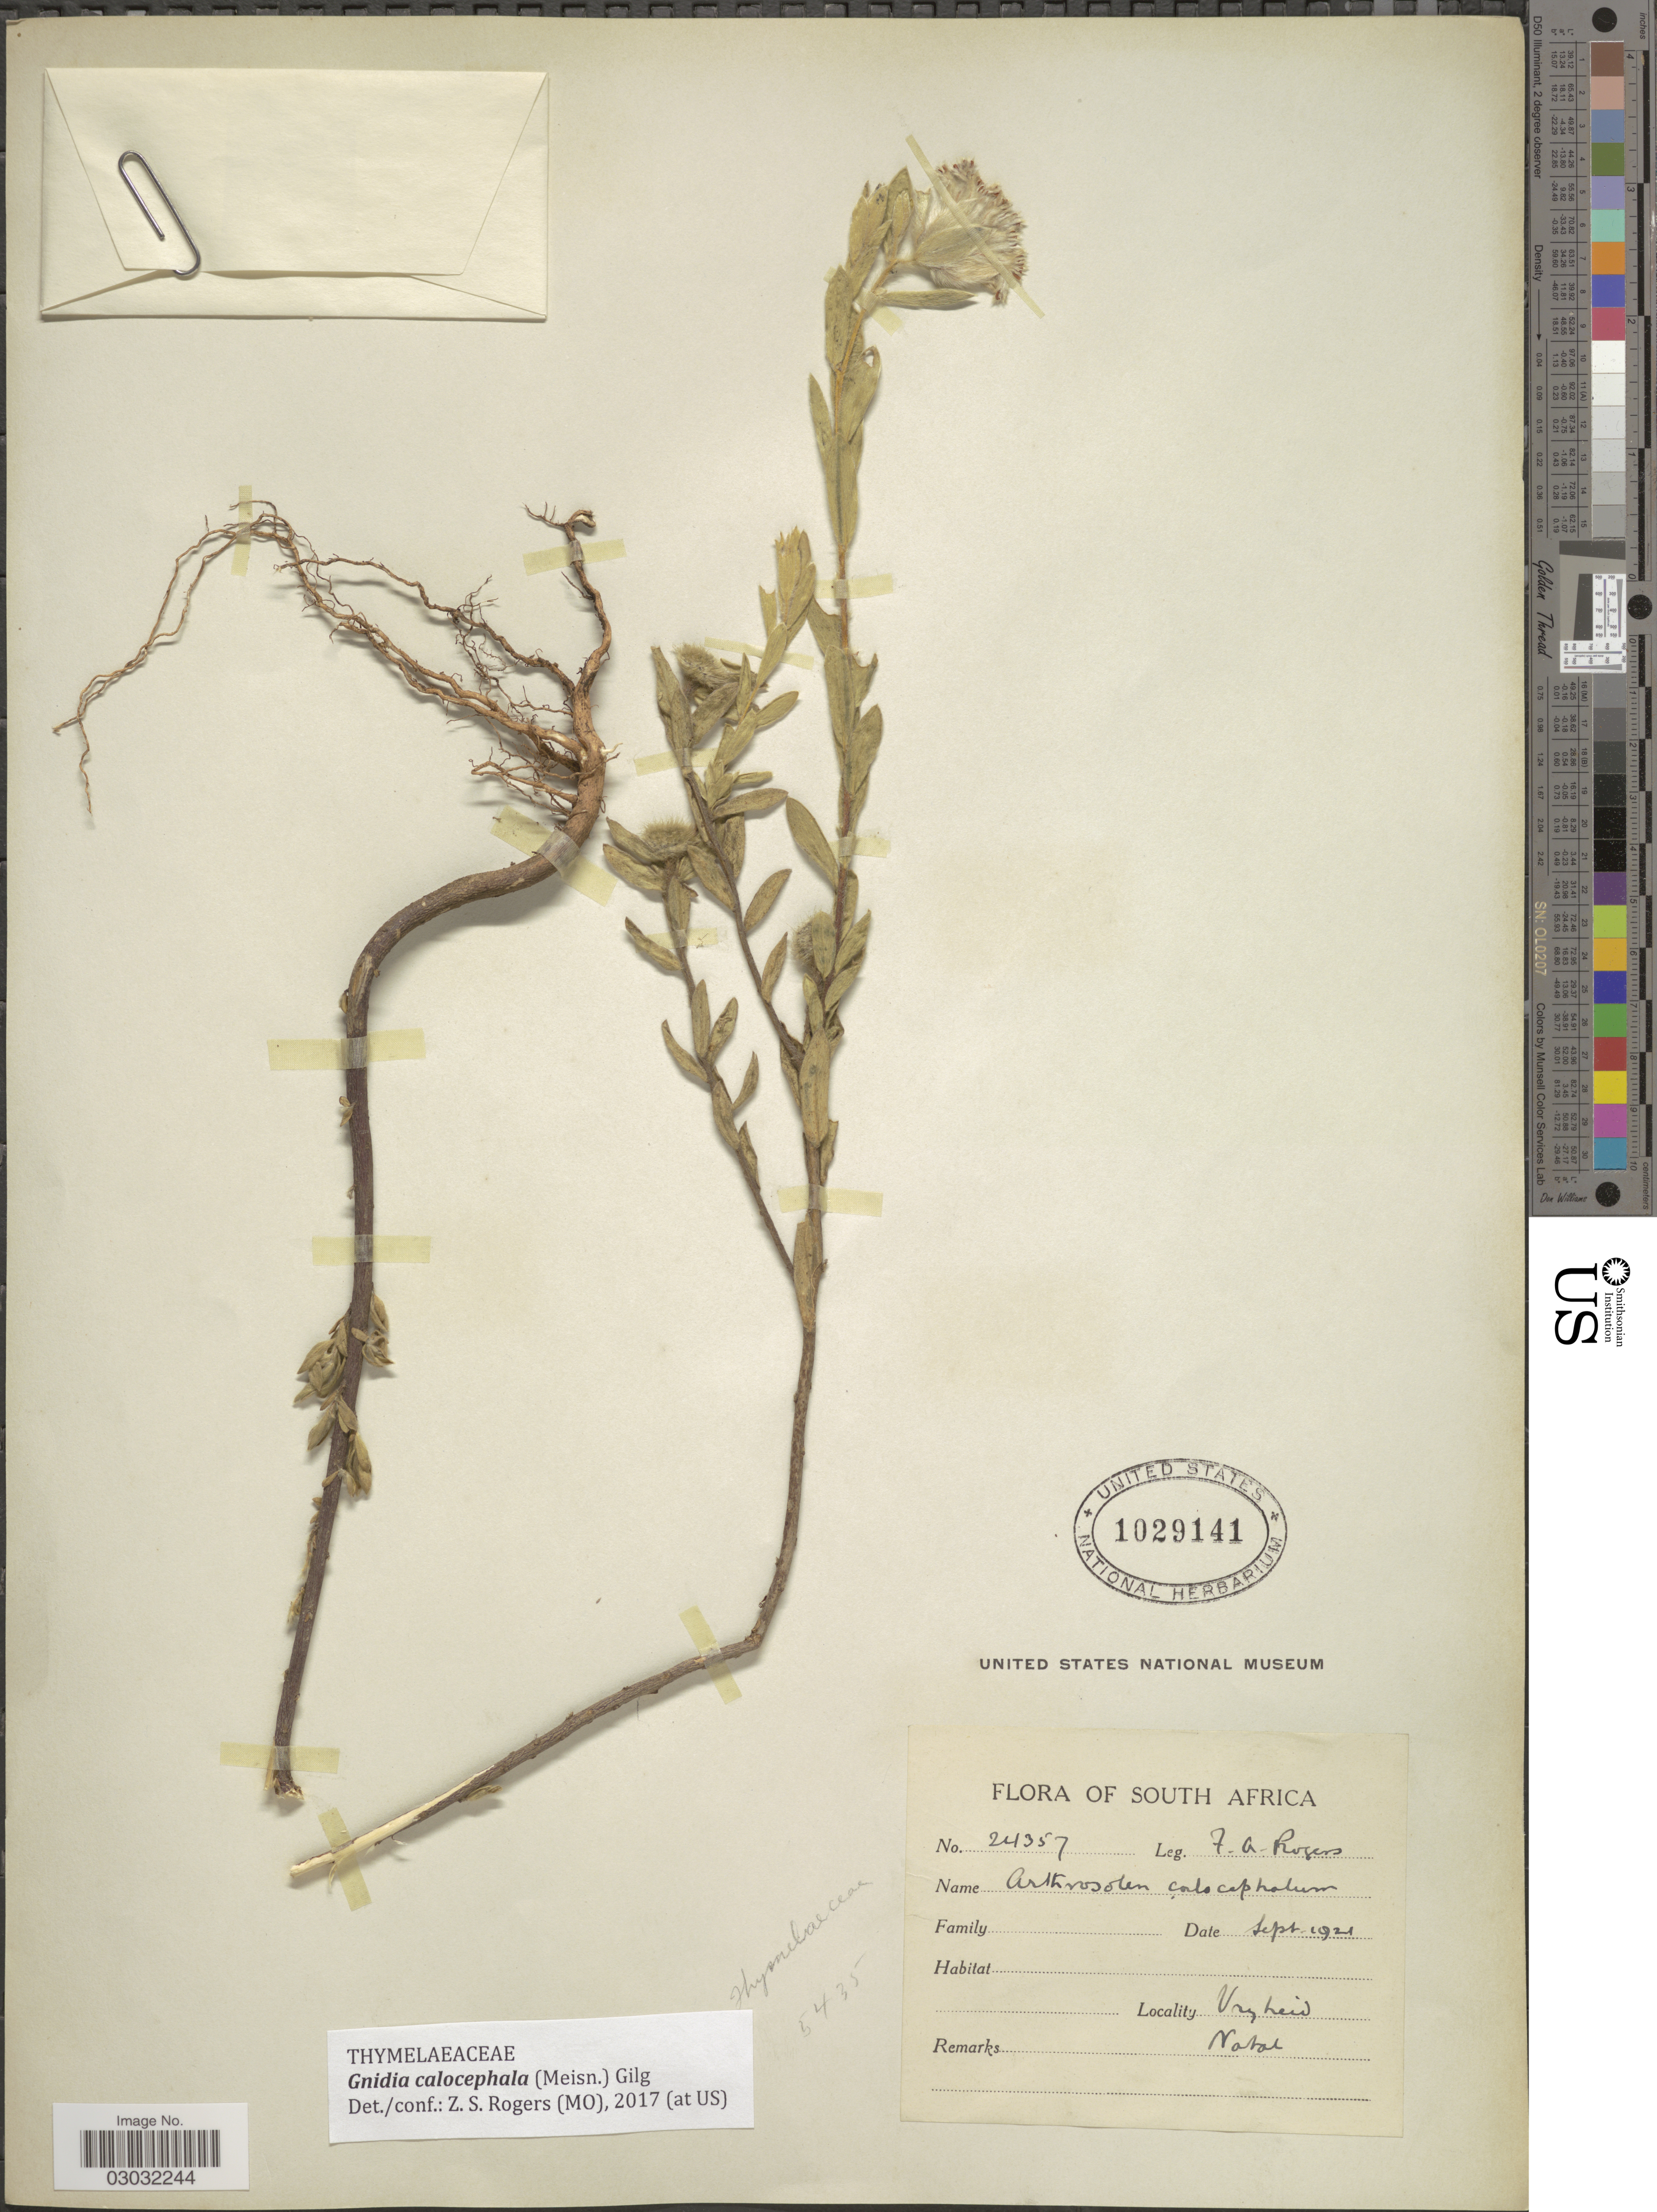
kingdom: Plantae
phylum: Tracheophyta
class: Magnoliopsida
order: Malvales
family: Thymelaeaceae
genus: Lasiosiphon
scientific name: Lasiosiphon calocephalus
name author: (Meisn.) Domke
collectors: F. A. Rogers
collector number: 24357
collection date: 1921-09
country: South Africa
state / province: KwaZulu-Natal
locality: Vrijheid. Natal.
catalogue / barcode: US 1029141